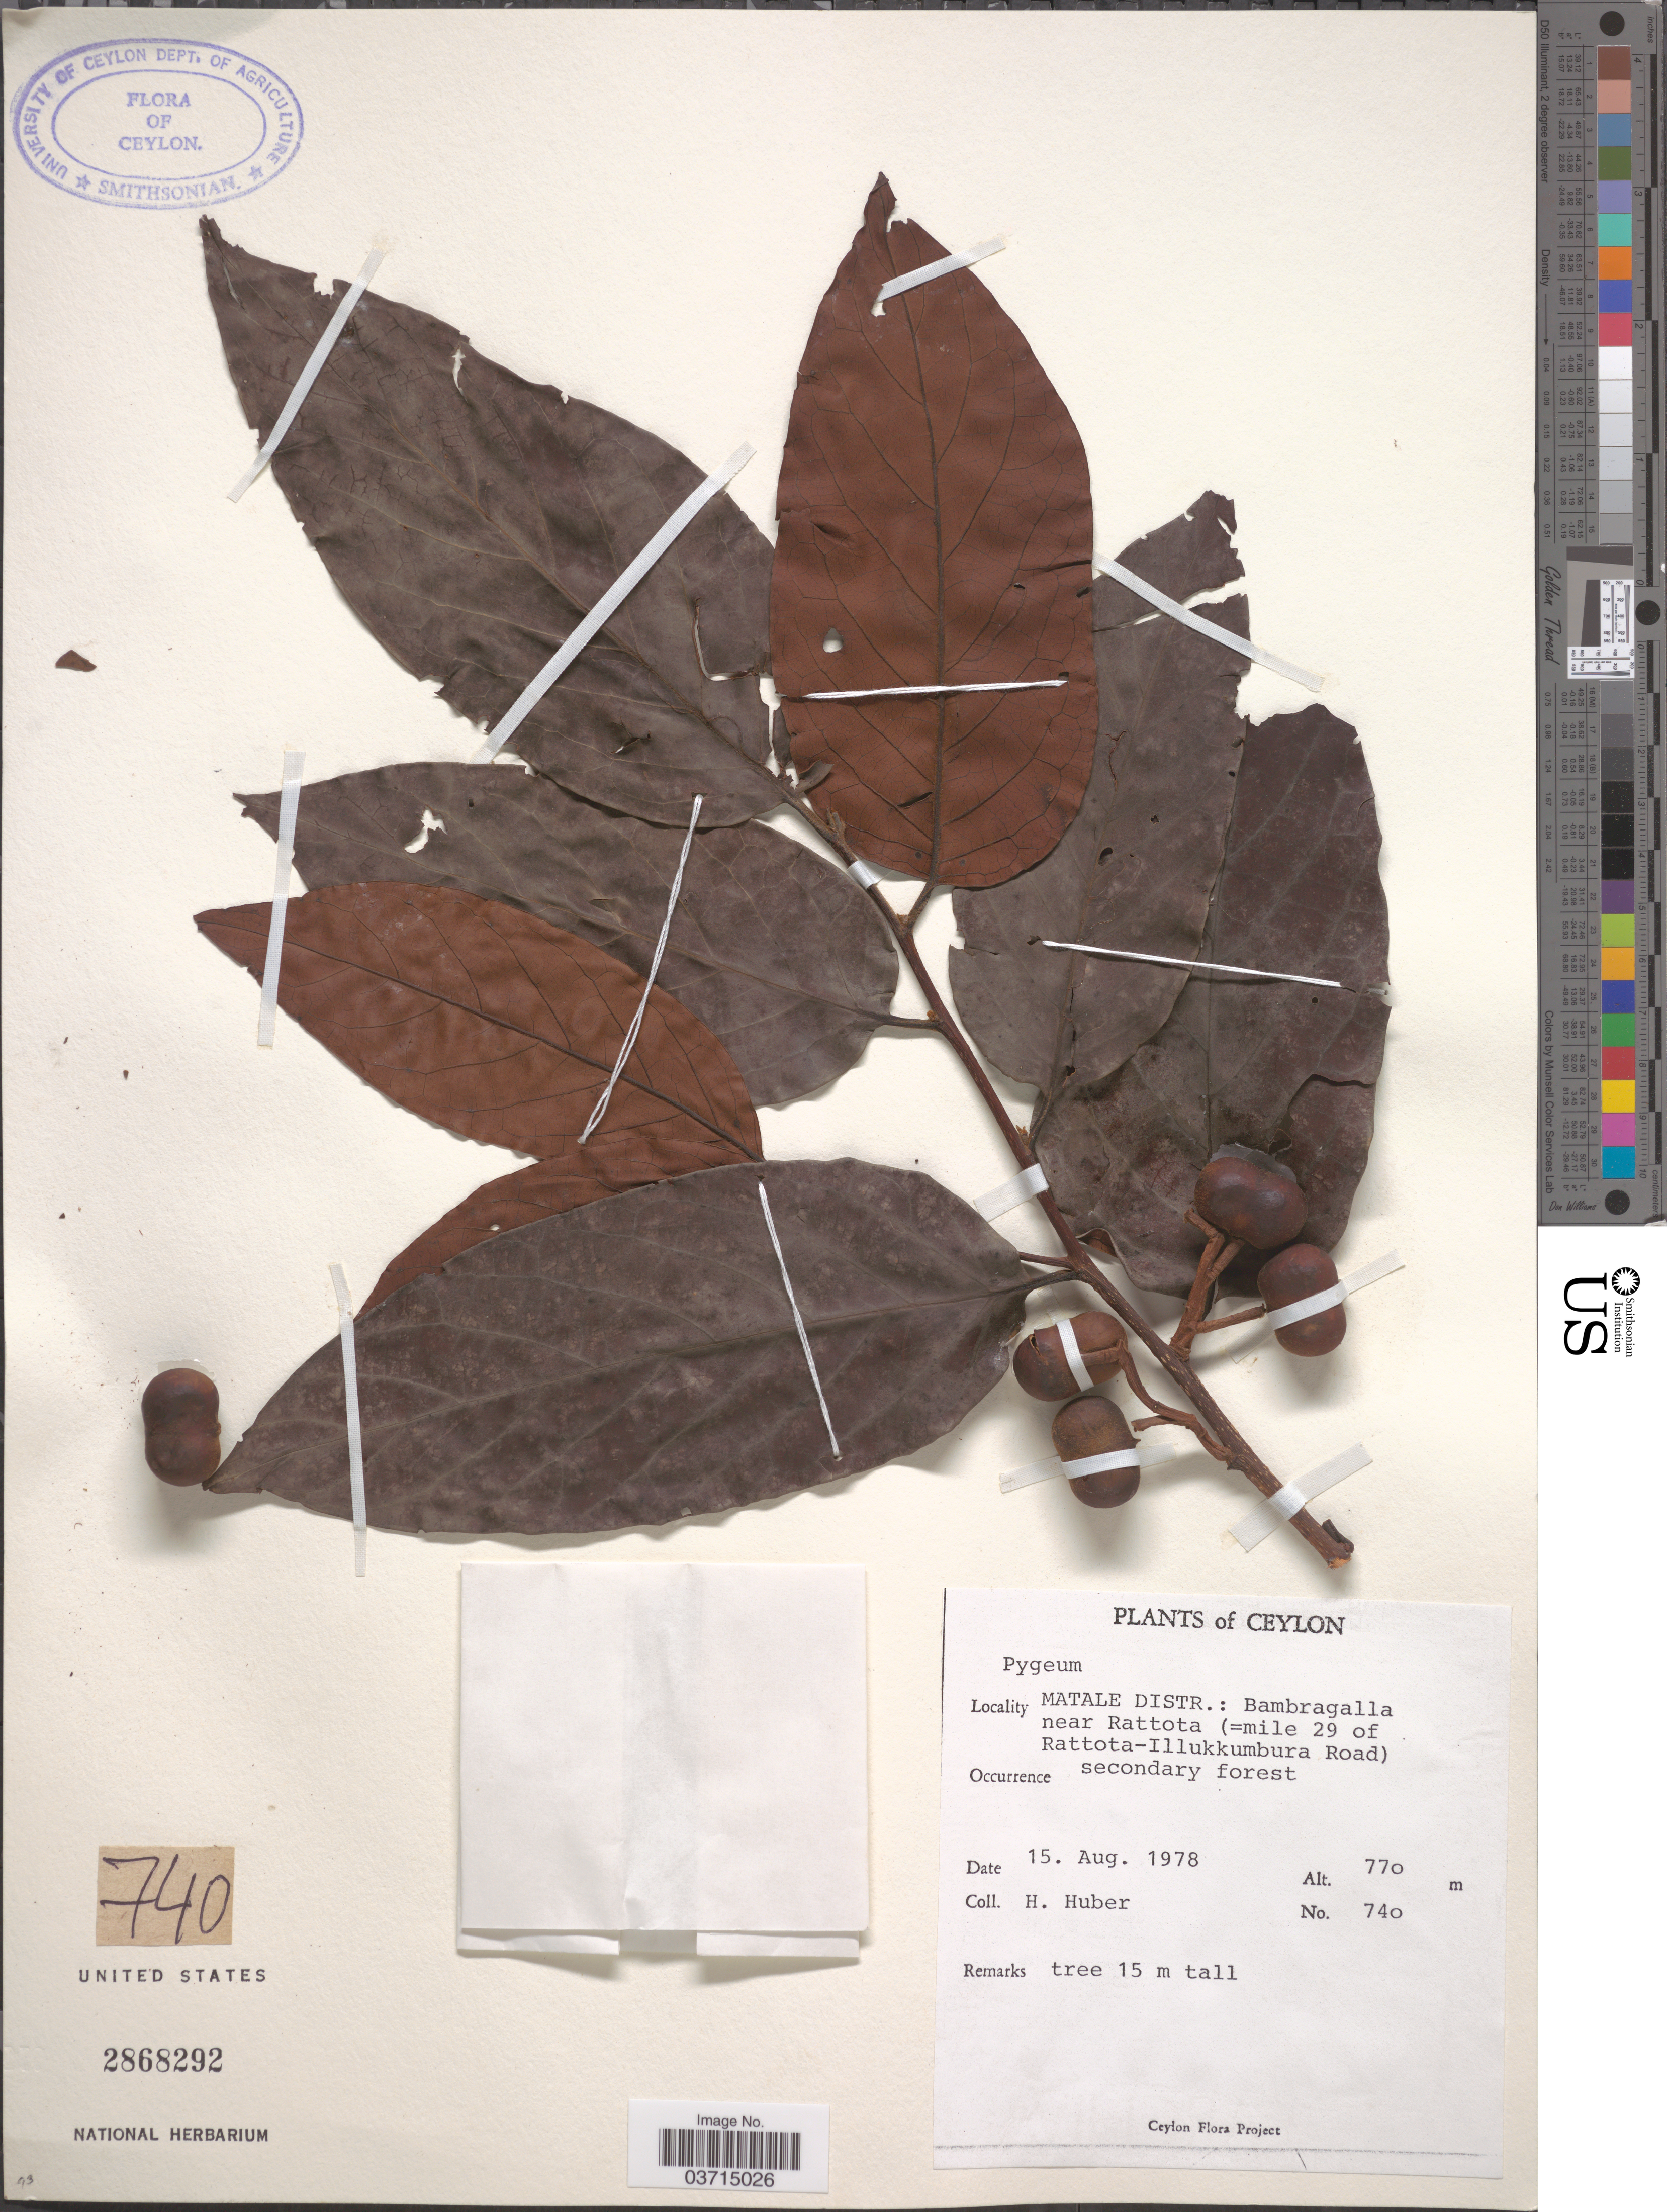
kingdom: Plantae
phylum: Tracheophyta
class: Magnoliopsida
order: Rosales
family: Rosaceae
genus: Prunus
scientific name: Prunus sp.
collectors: H. Huber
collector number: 740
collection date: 1978-08-15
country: Sri Lanka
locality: Ceylon. Matale Distr.: Bambragalla near Rattota (=mile 29 of Rattota-Illukkumbura Road).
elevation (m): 770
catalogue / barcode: US 2868292